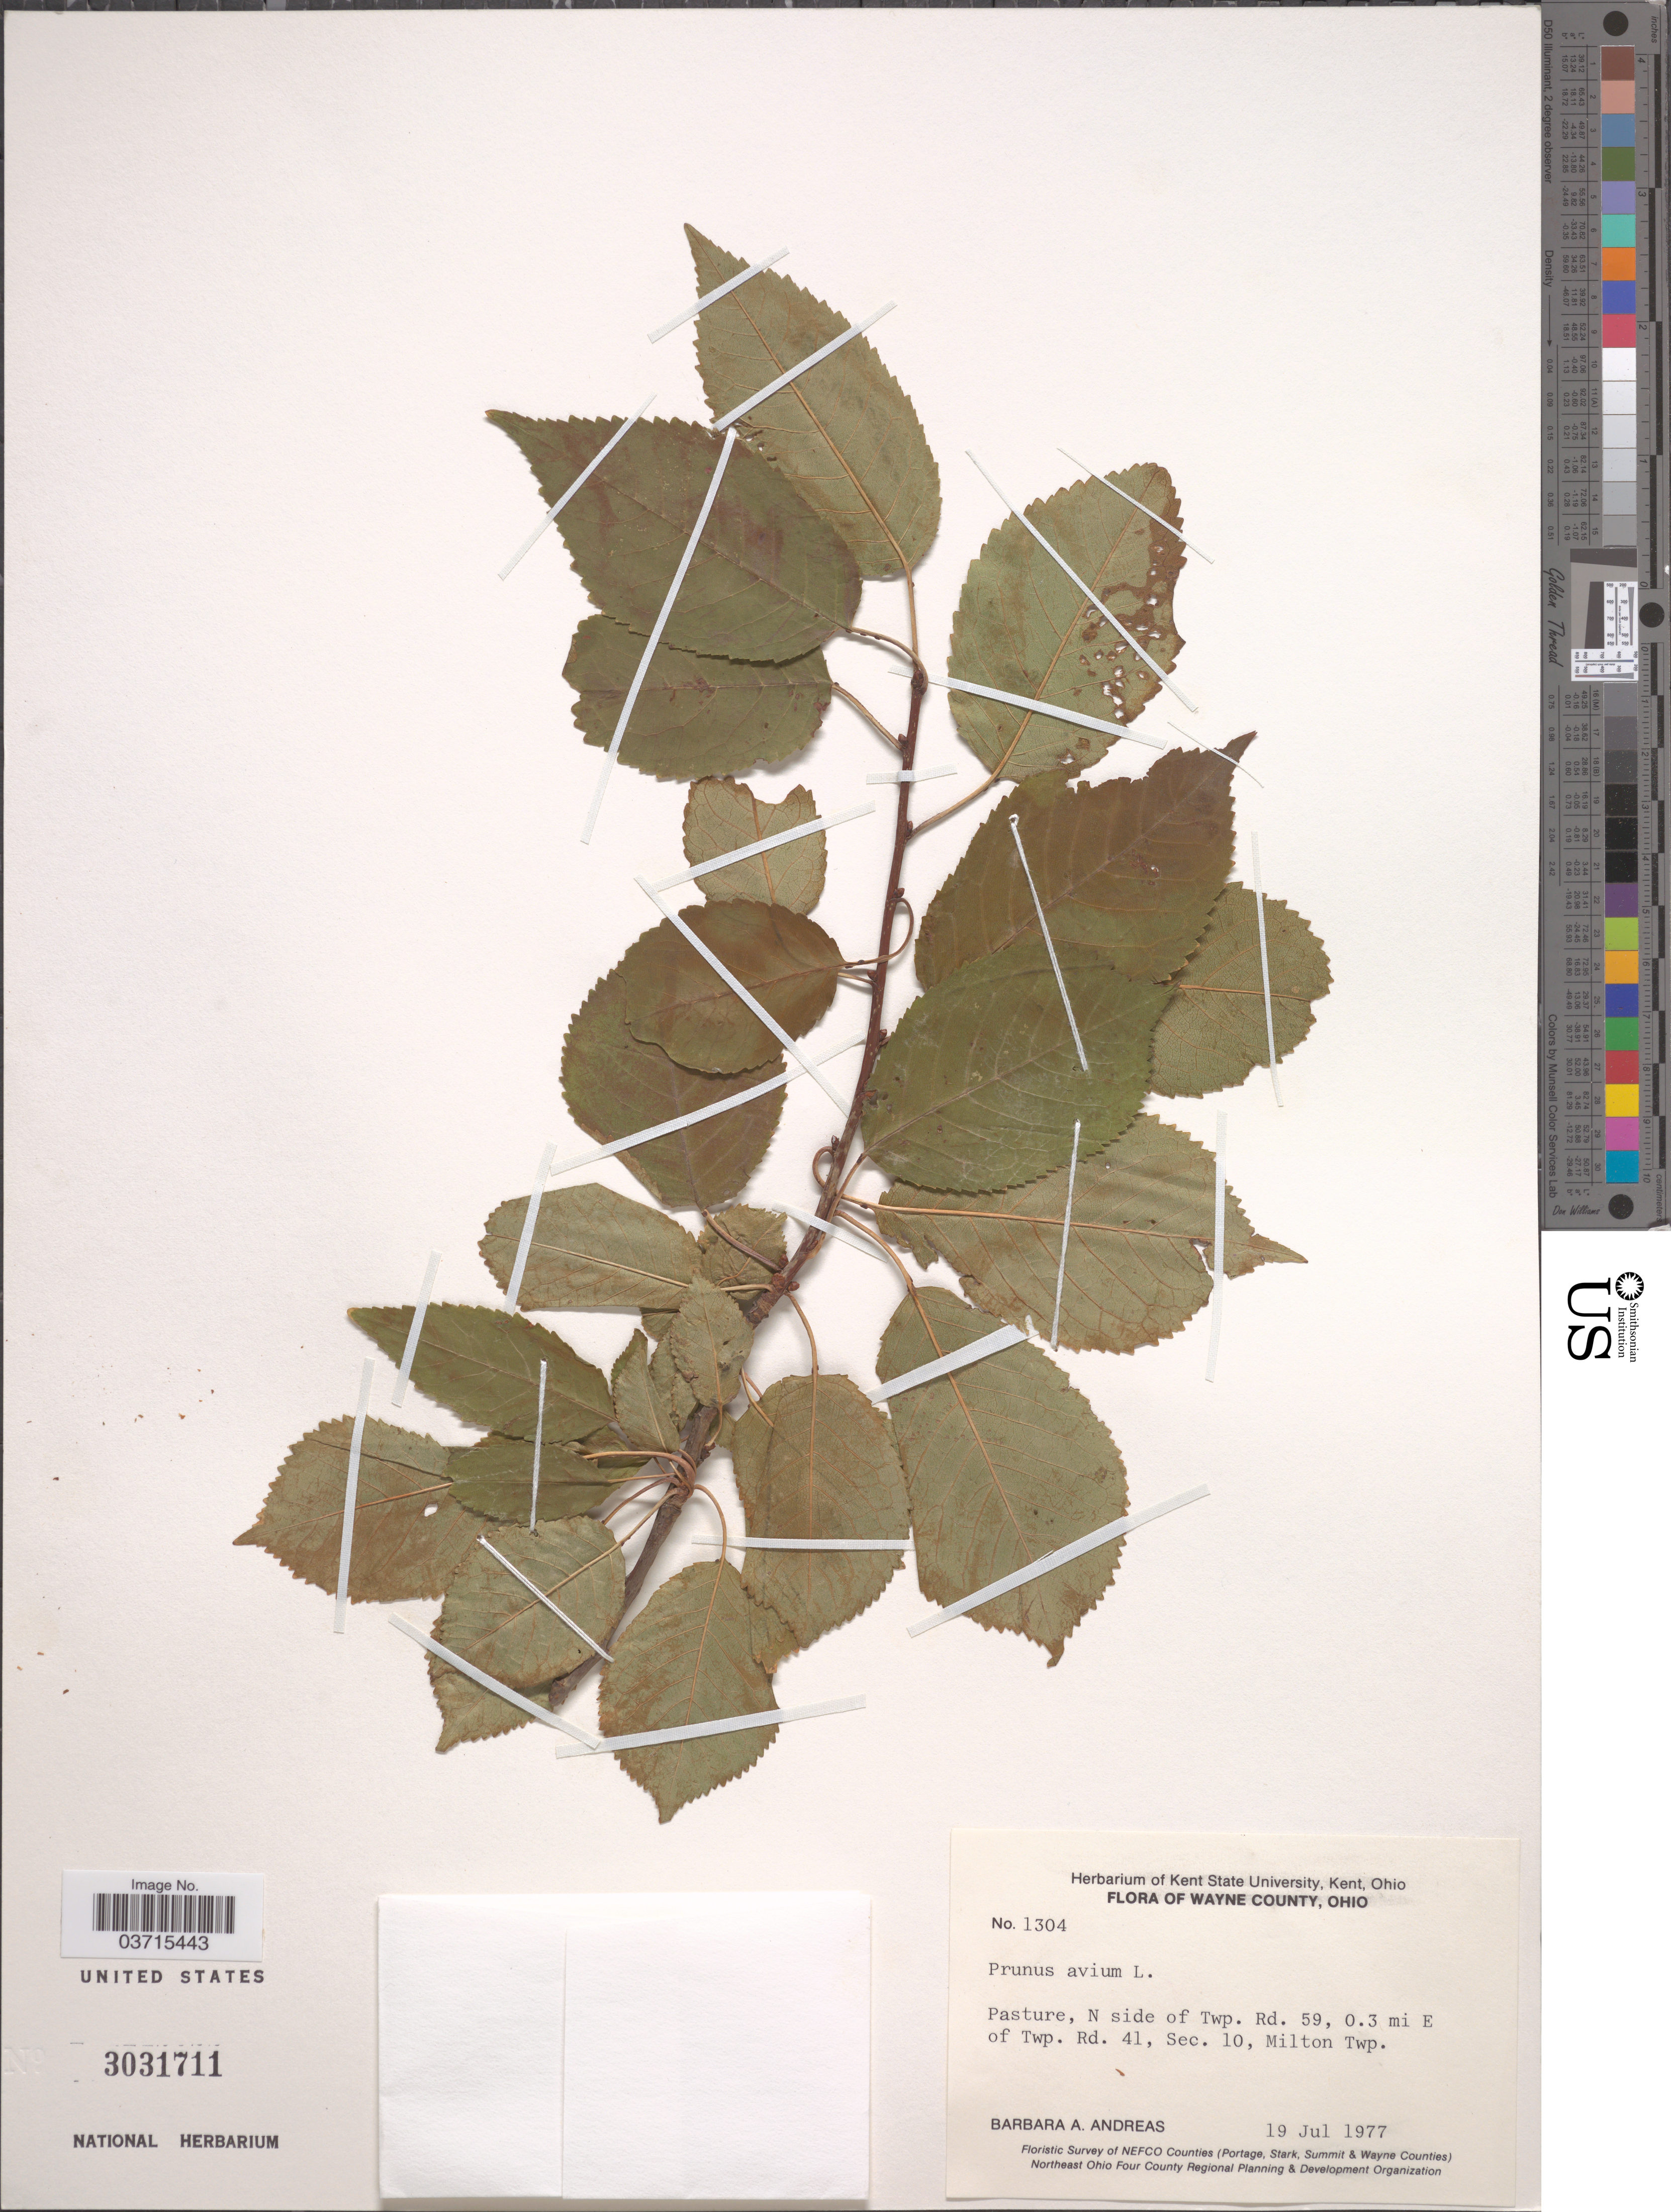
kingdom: Plantae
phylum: Tracheophyta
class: Magnoliopsida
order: Rosales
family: Rosaceae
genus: Prunus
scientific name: Prunus avium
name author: L.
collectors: B. A. Andreas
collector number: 1304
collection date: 1977-07-19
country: United States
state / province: Ohio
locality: Wayne County. Pasture, N side of Twp. Rd. 59, 0.3 mi E of Twp. Rd. 41, Sec. 10, Milton Twp.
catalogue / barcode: US 3031711